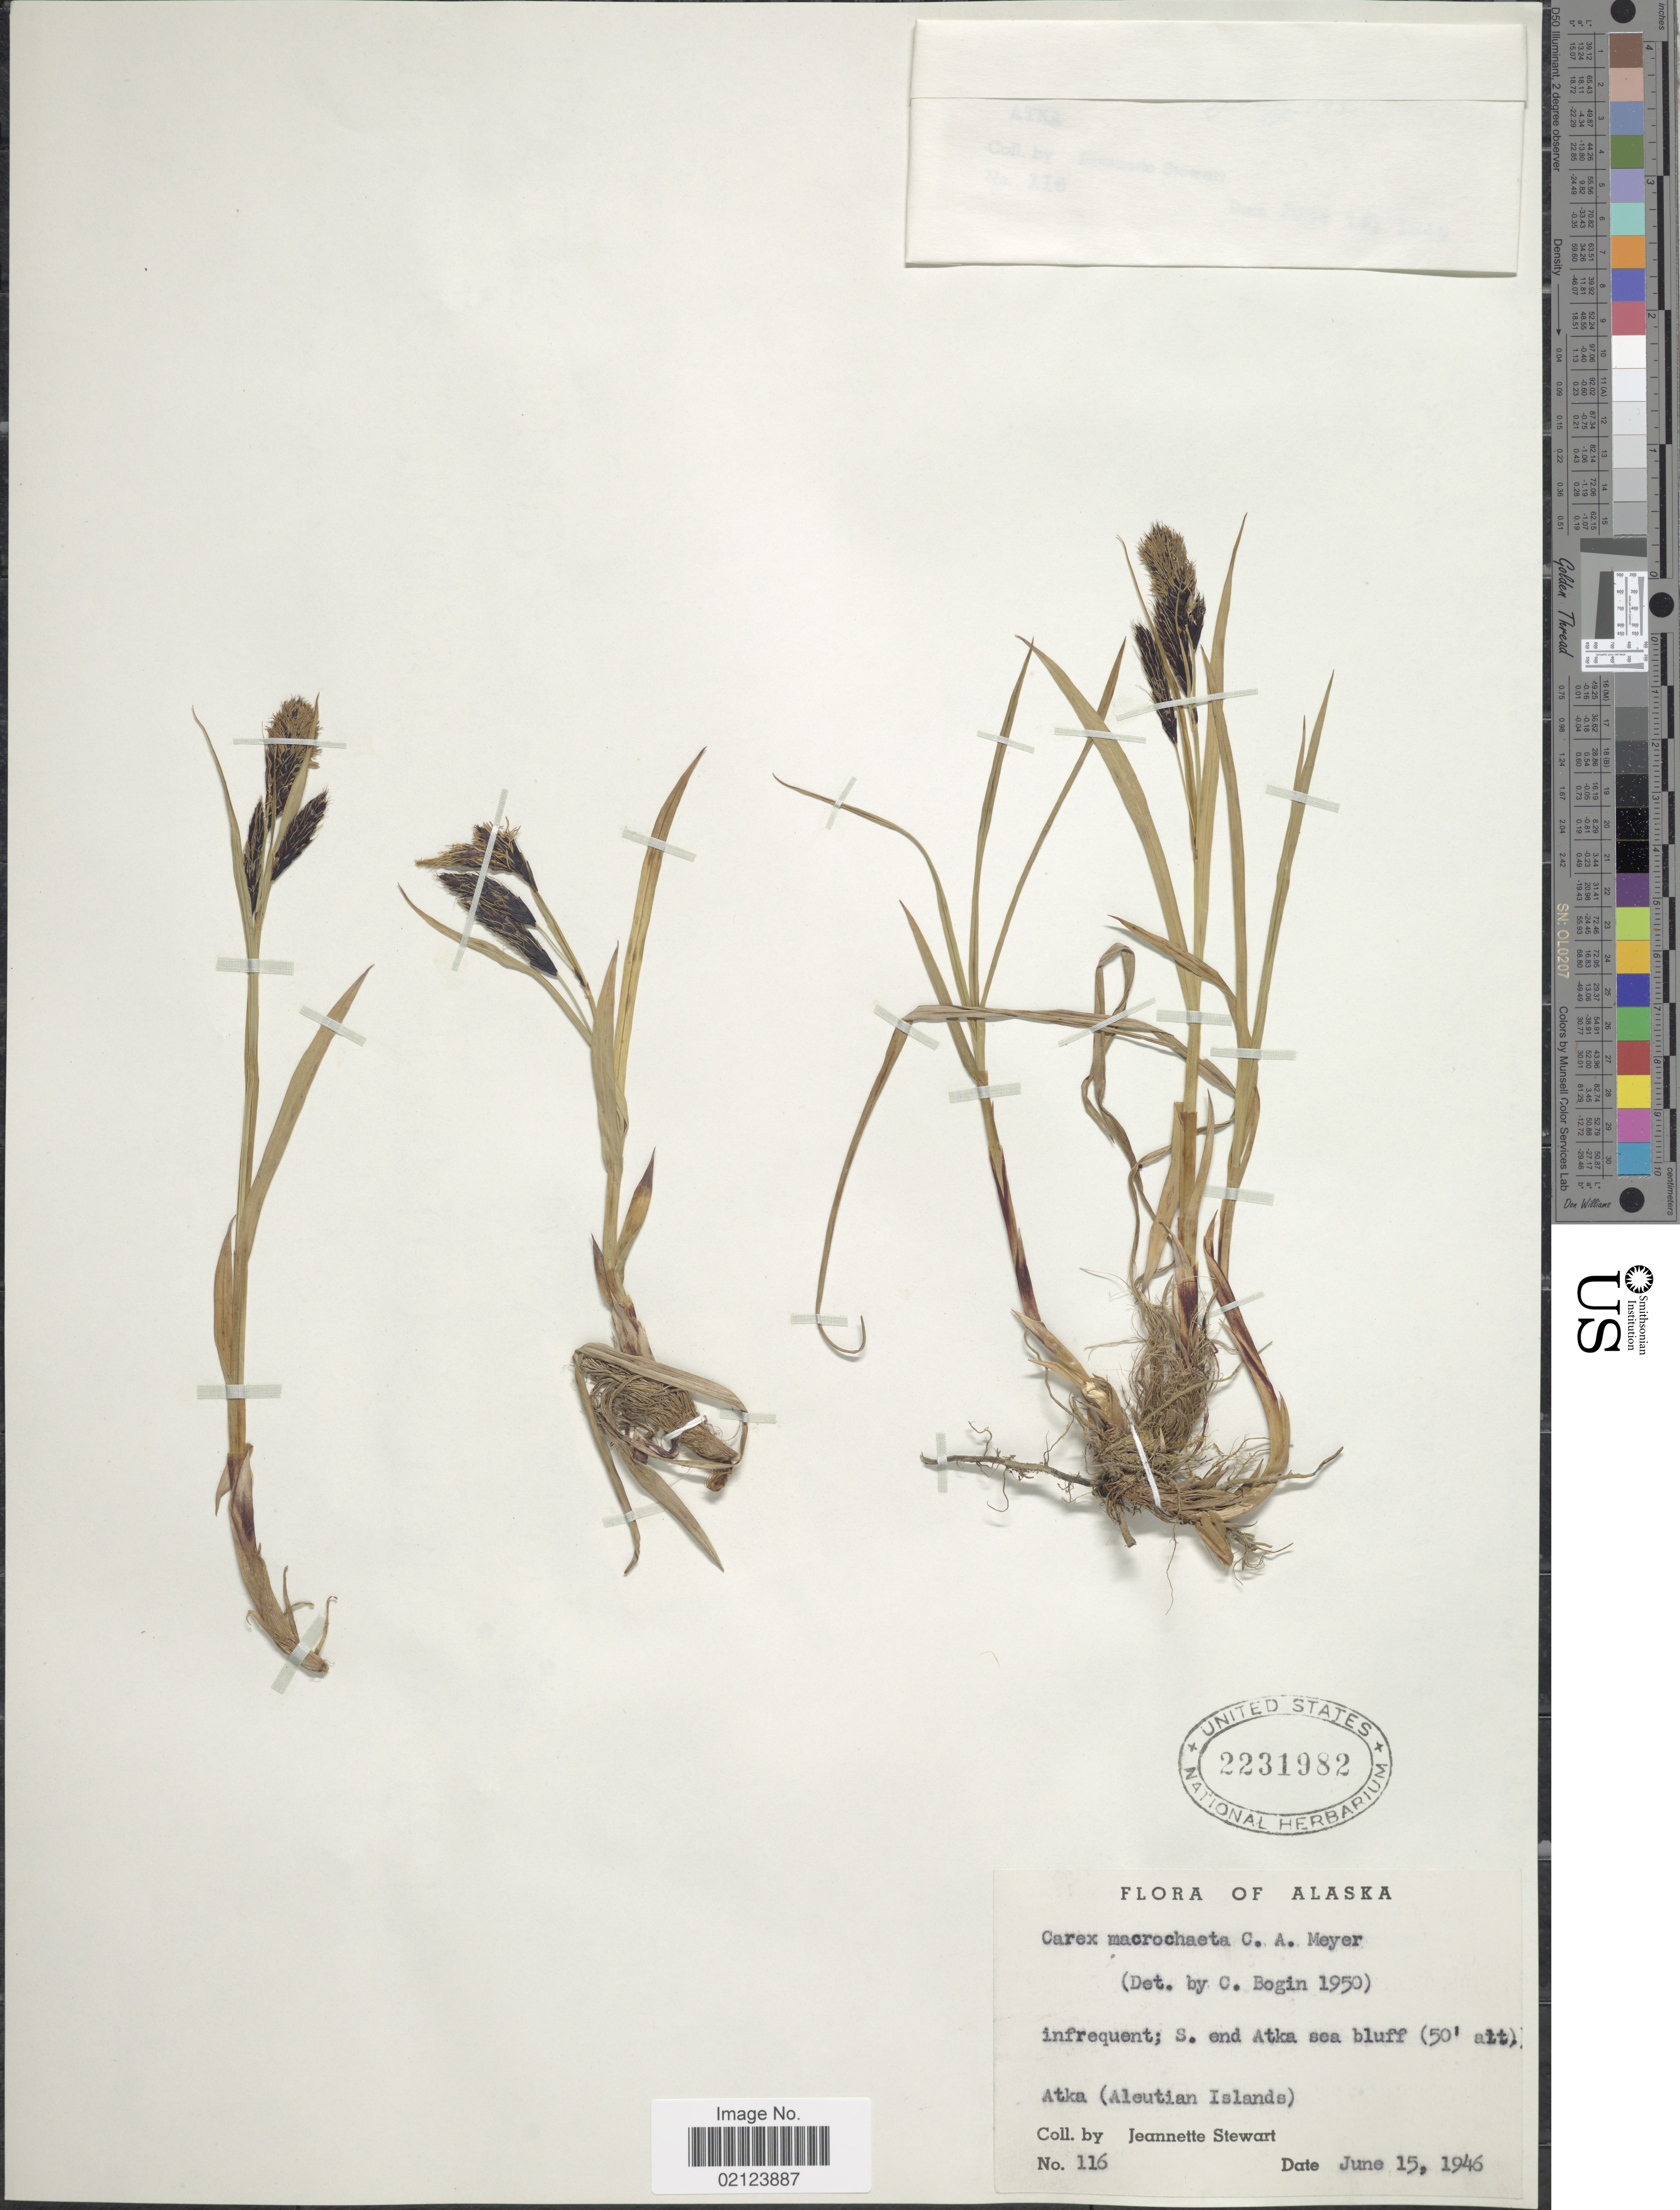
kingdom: Plantae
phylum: Tracheophyta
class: Liliopsida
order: Poales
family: Cyperaceae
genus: Carex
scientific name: Carex macrochaeta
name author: C.A. Mey.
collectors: J. Stewart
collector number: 116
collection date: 1946-06-15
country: United States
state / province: Alaska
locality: S. end Atka sea bluff. Atka (Aleutian Islands)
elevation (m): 15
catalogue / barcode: US 2231982